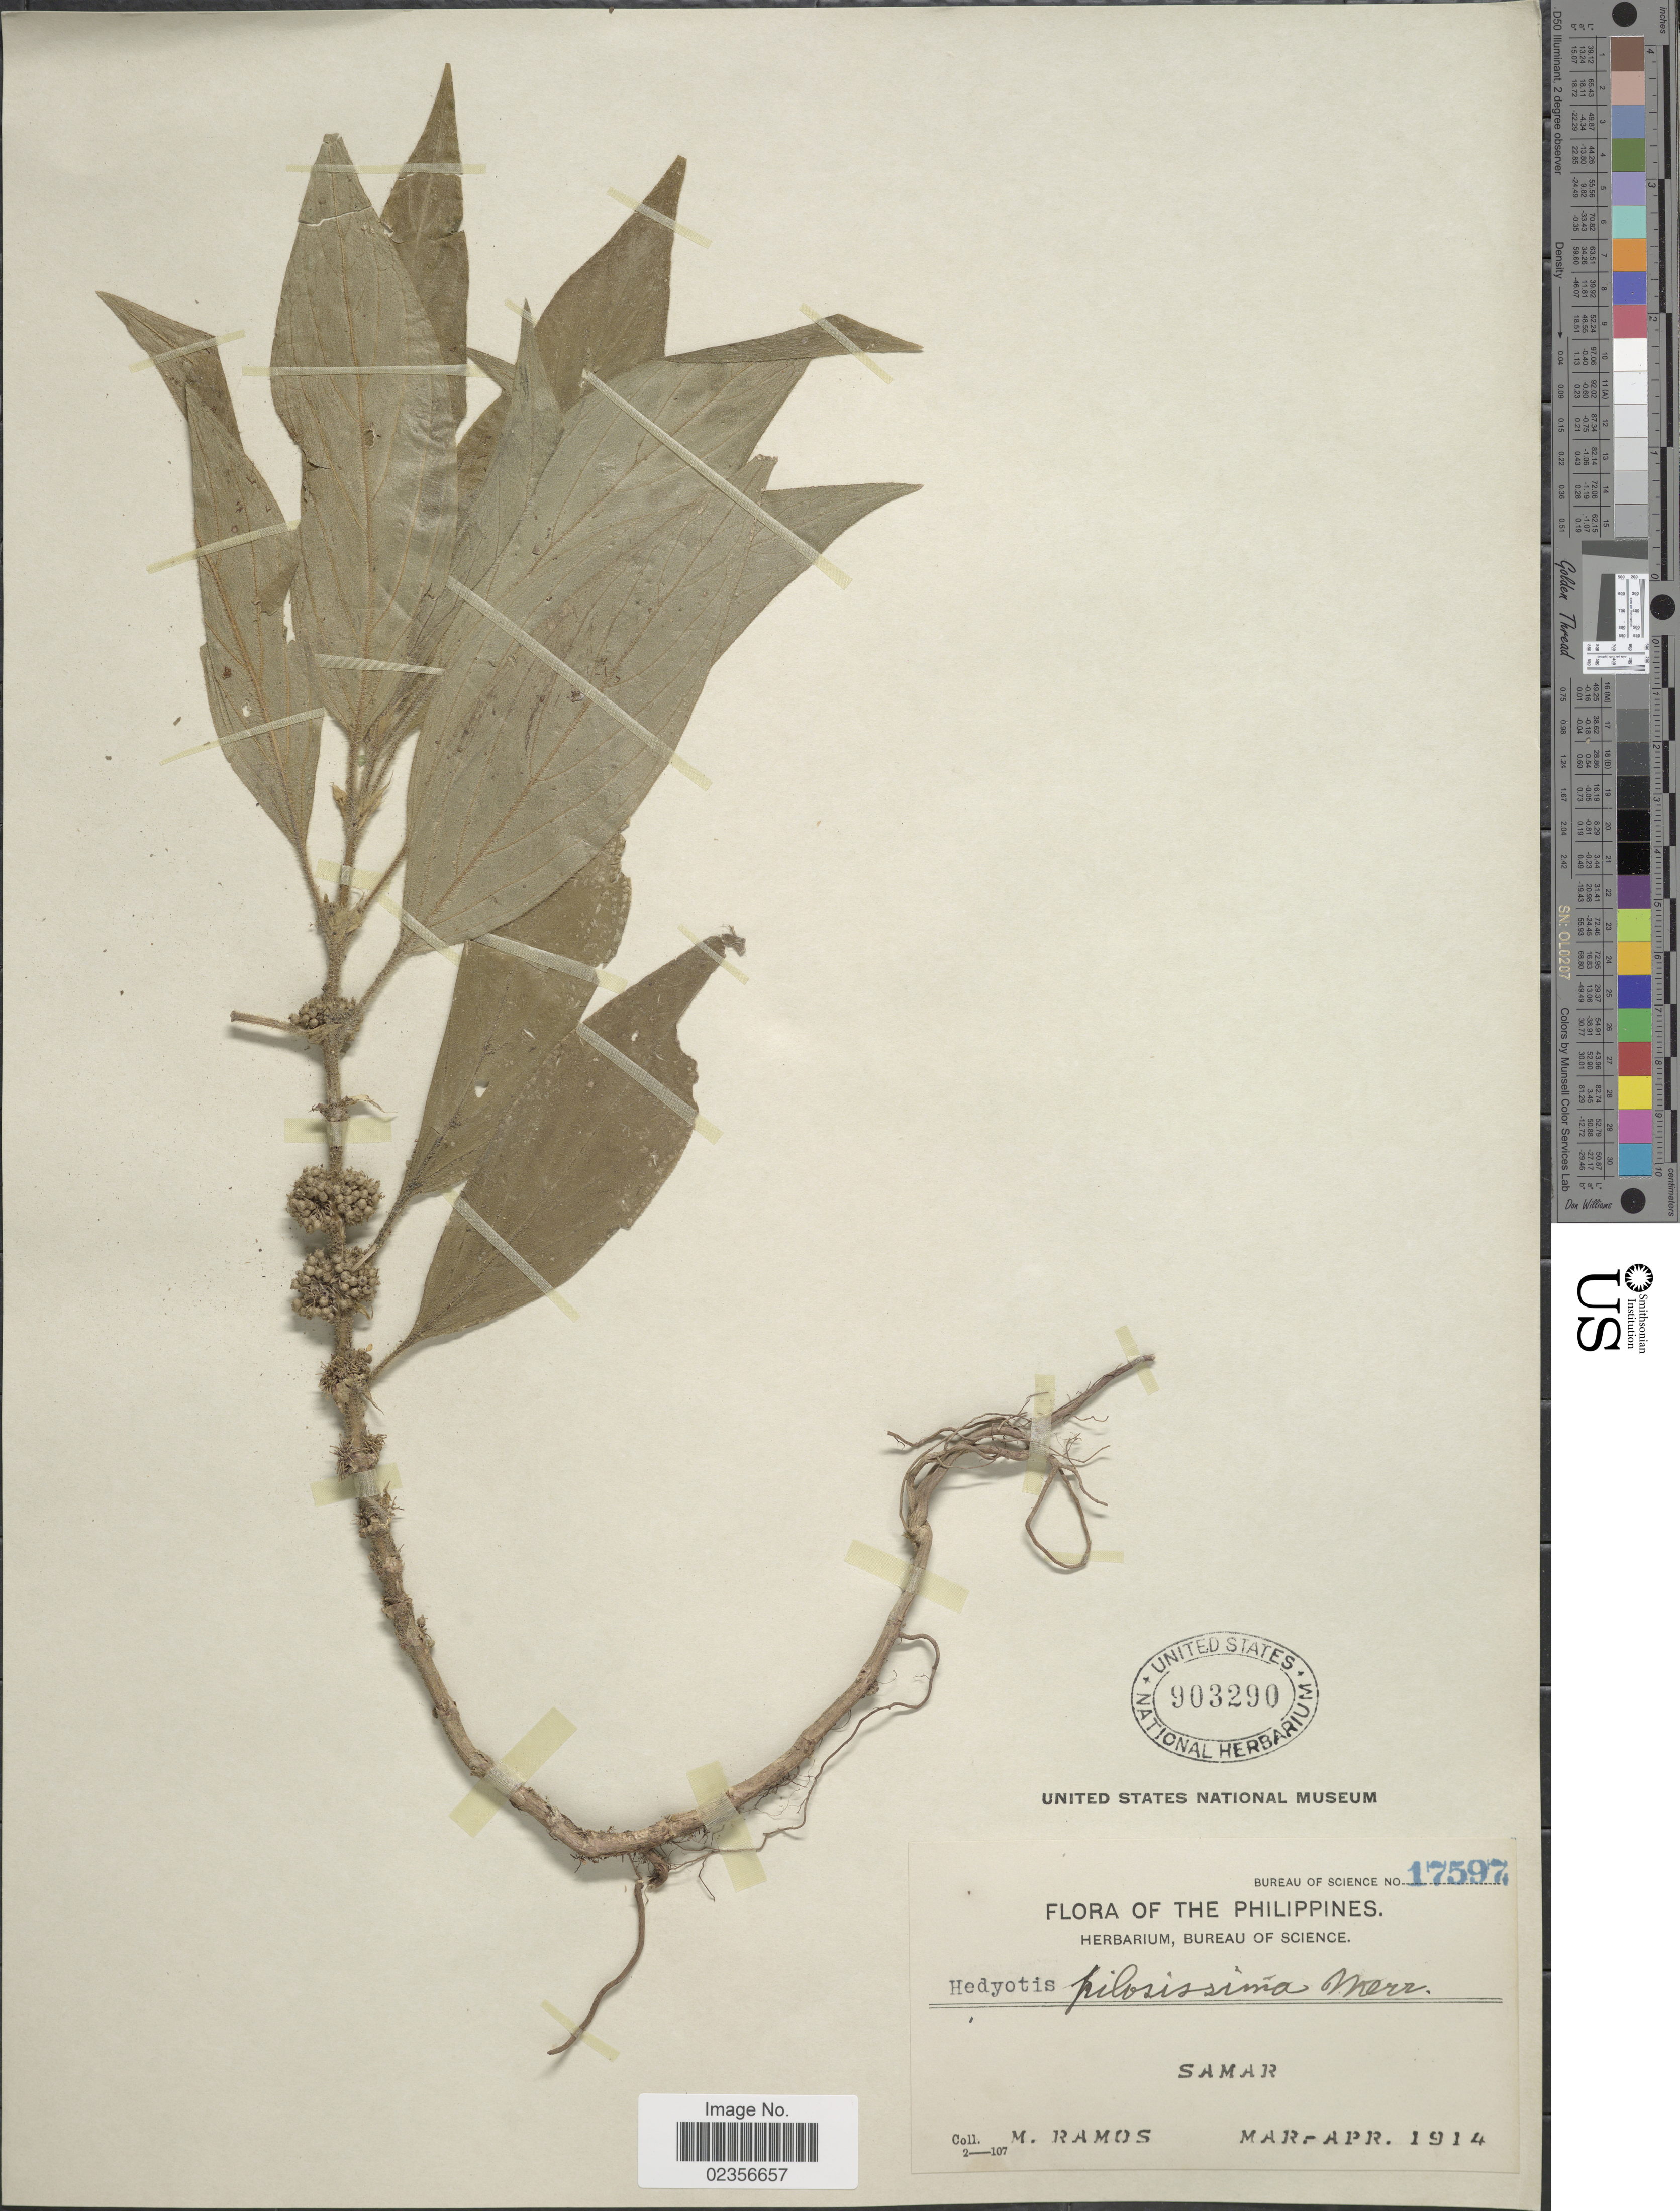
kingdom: Plantae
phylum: Tracheophyta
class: Magnoliopsida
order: Gentianales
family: Rubiaceae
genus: Hedyotis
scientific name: Hedyotis pilosissima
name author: Merr.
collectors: M. Ramos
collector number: Bureau of Science 17597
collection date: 1912-03/1912-04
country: Philippines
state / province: Eastern Visayas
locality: Samar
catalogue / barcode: US 903290